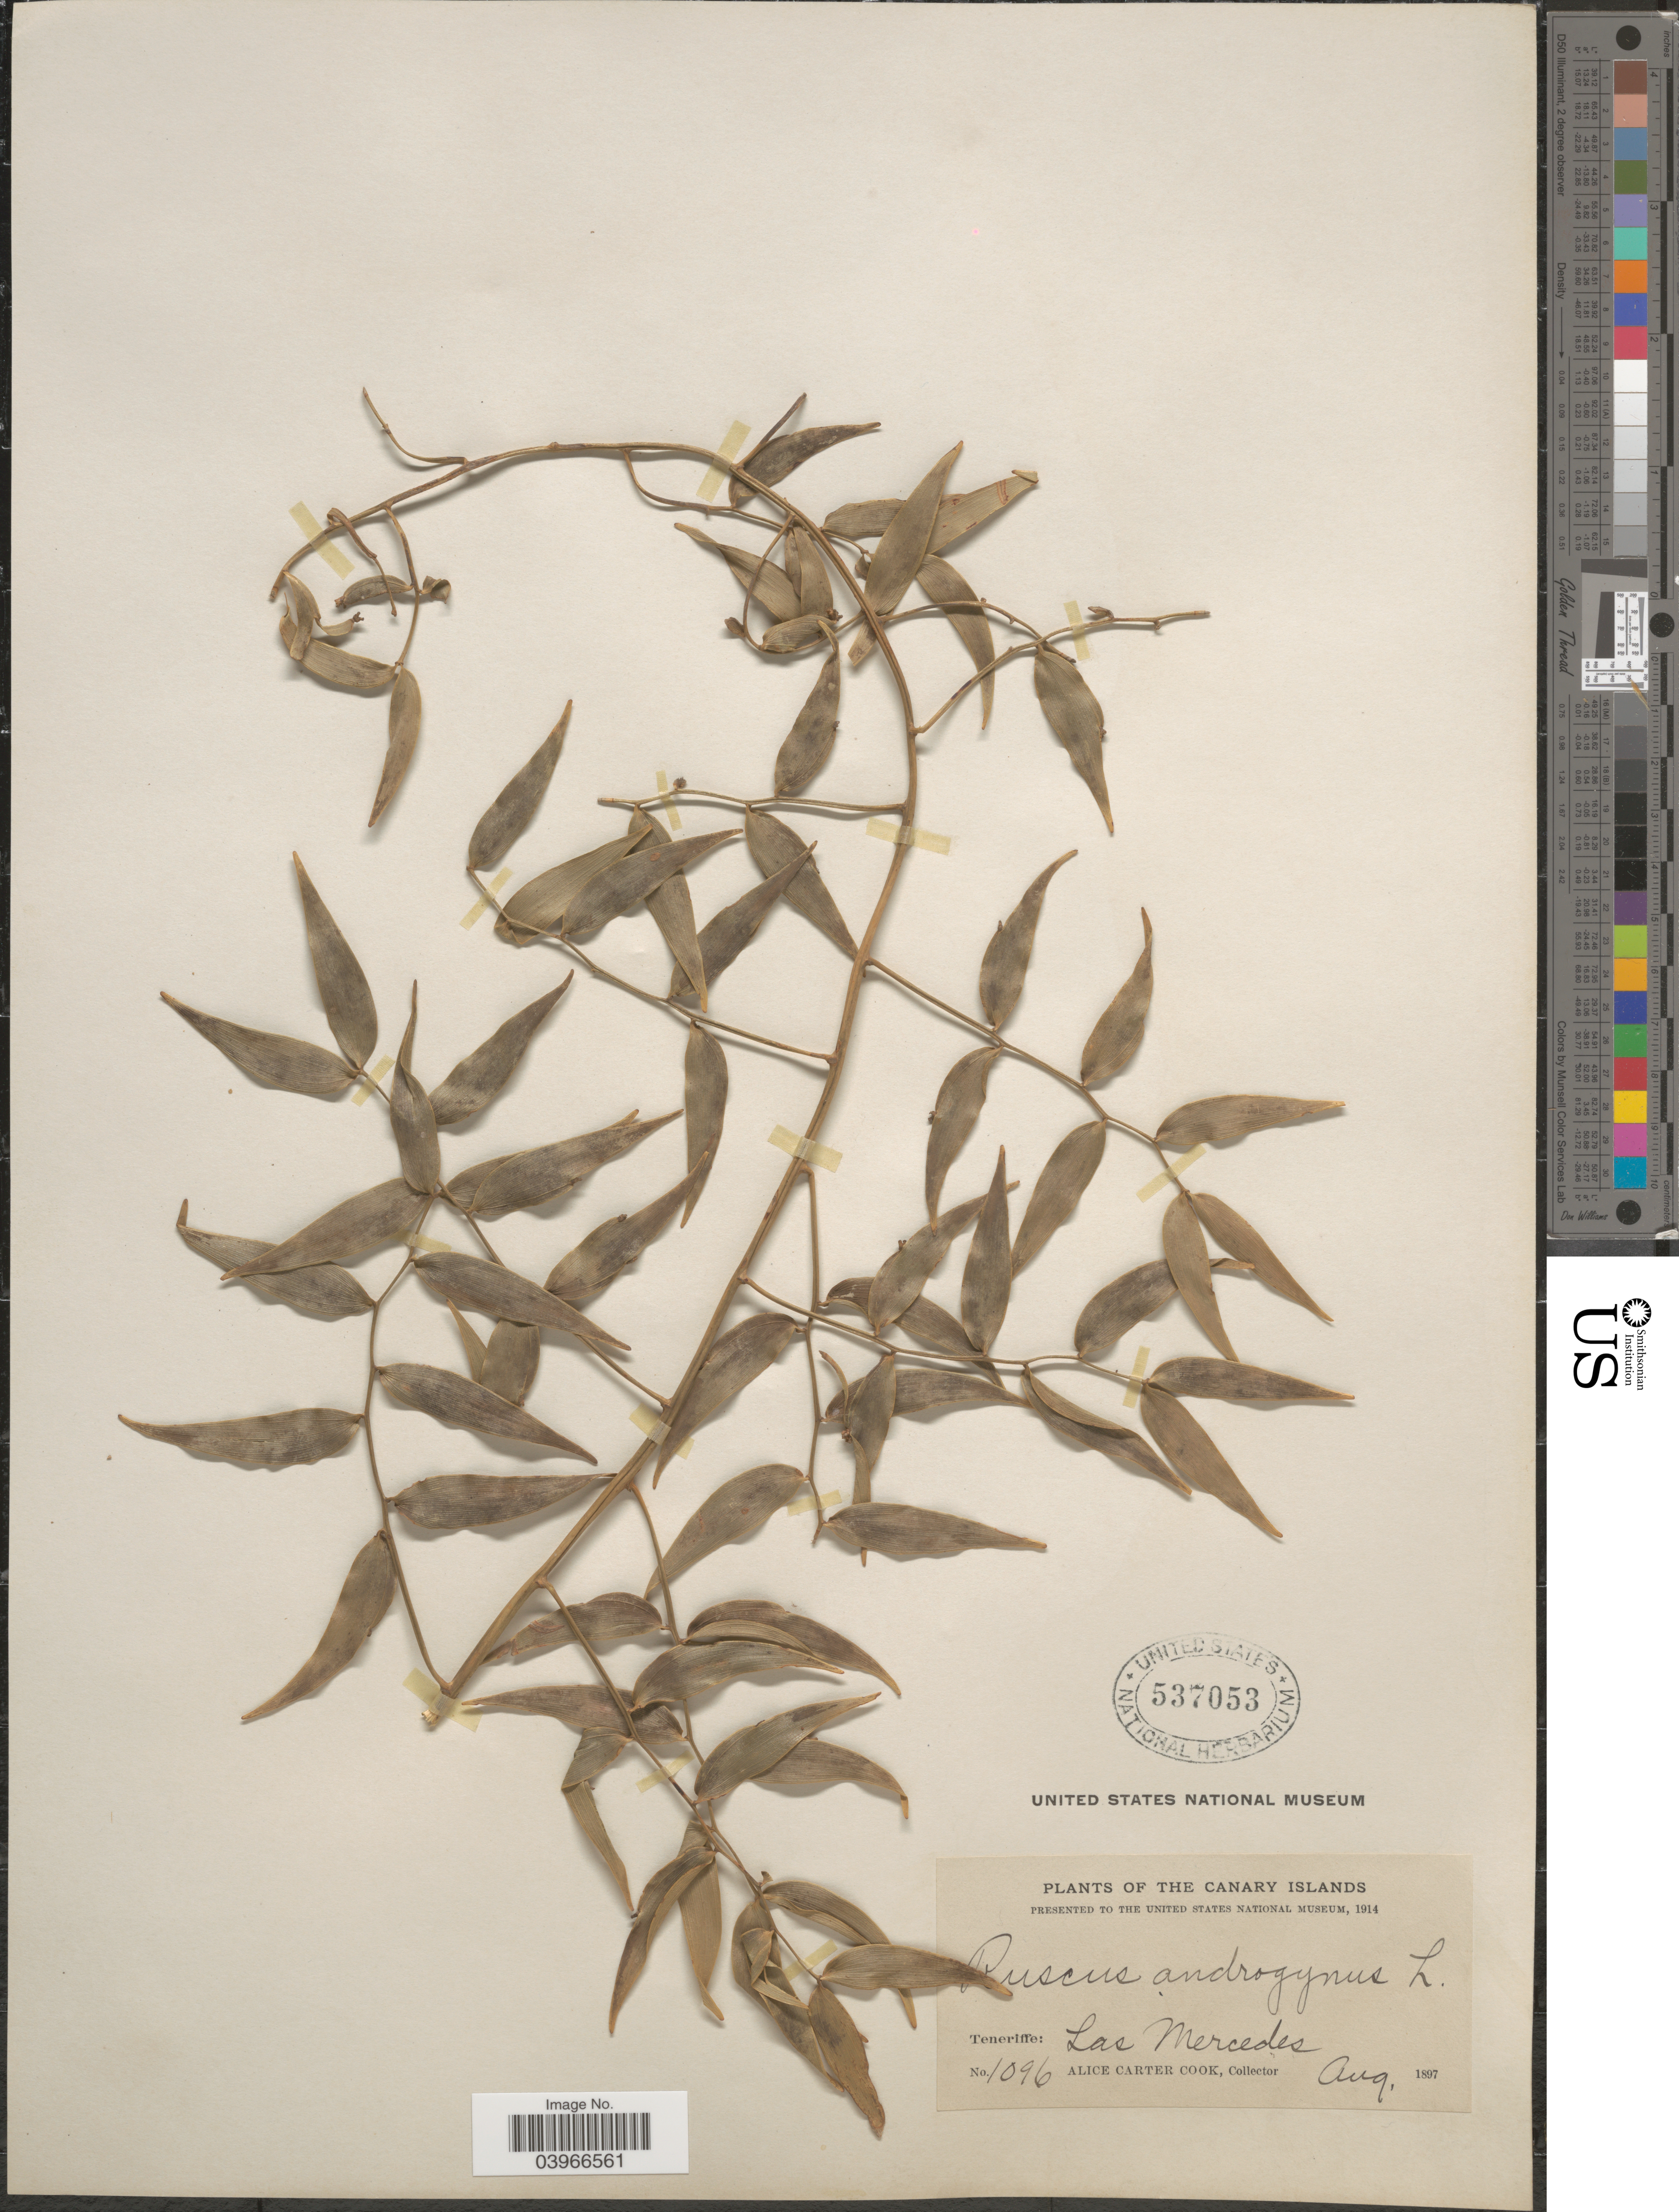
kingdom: Plantae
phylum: Tracheophyta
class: Liliopsida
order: Asparagales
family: Asparagaceae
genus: Ruscus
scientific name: Ruscus androgynus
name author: L.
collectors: Alice C. Cook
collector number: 1096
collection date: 1897-08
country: Spain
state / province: Canarias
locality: The Canary Islands. Teneriffe: Las Mercedes.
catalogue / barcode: US 537053